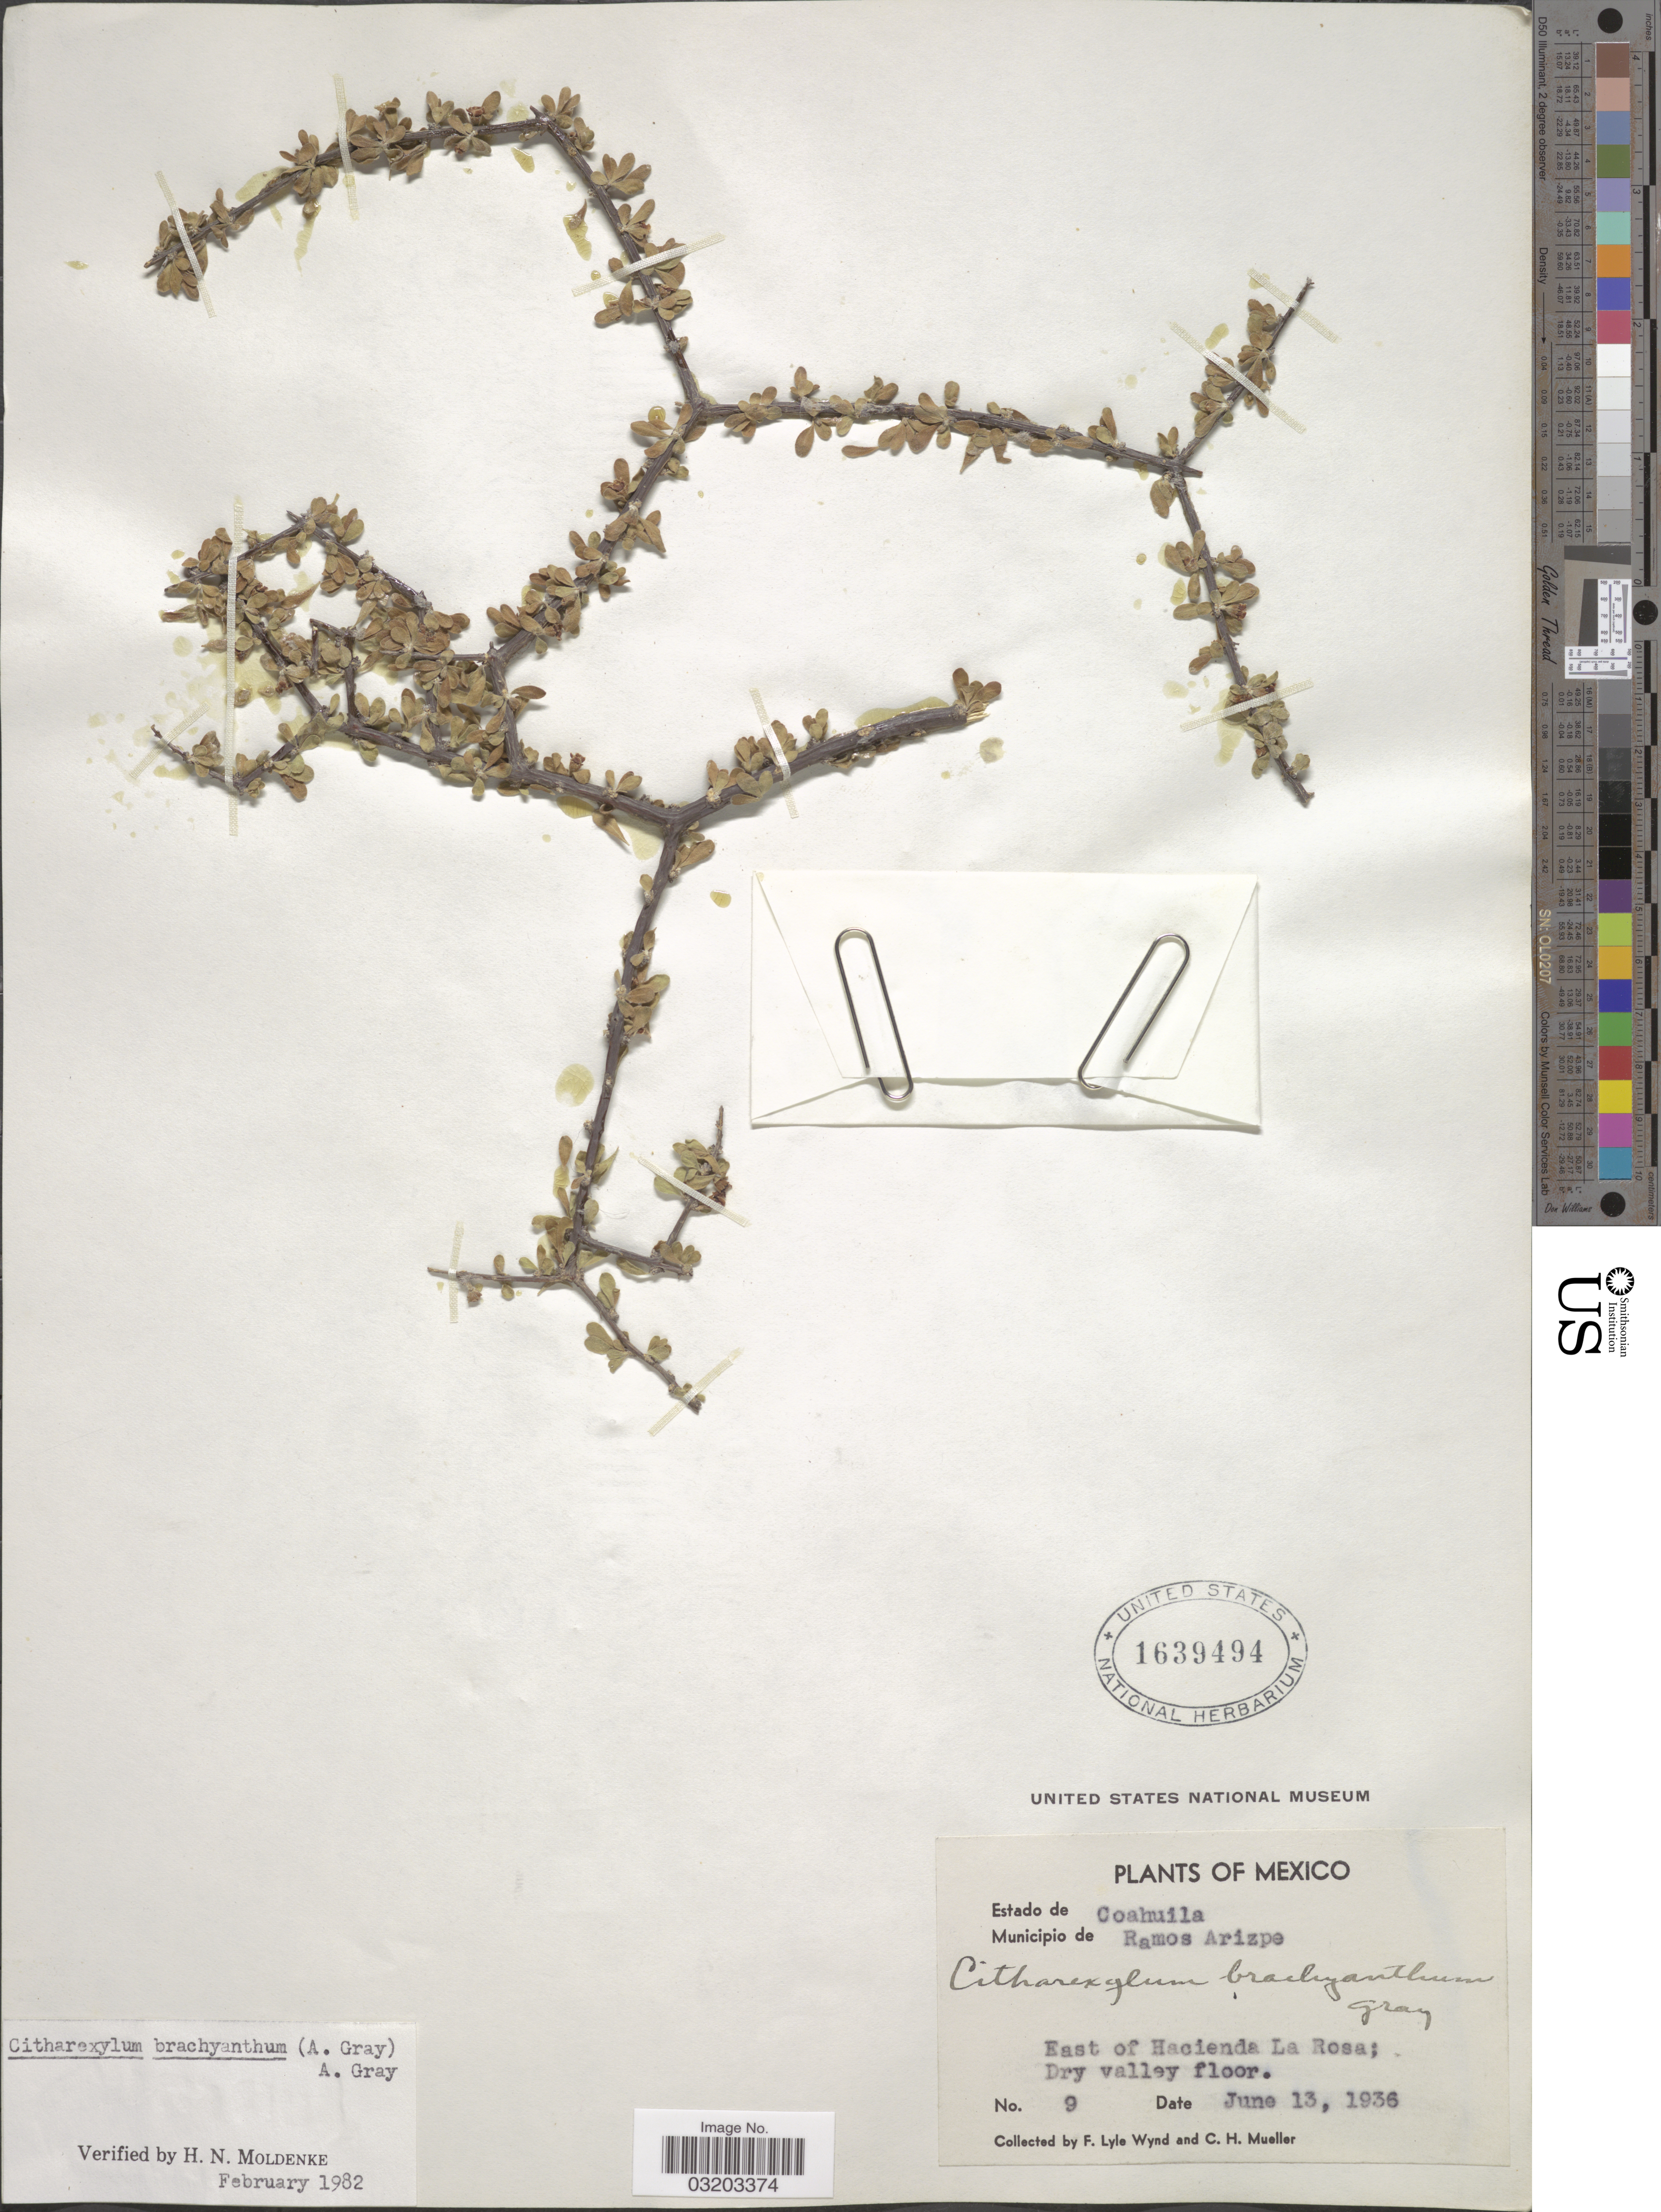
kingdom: Plantae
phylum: Tracheophyta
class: Magnoliopsida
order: Lamiales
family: Verbenaceae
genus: Citharexylum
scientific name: Citharexylum brachyanthum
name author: (A. Gray ex Hemsl.) A. Gray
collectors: F. L. Wynd & C. H. Mueller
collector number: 9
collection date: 1936-06-13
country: Mexico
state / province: Coahuila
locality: Municipio de Ramos Arizpe. East of Hacienda La Rosa; Dry valley floor.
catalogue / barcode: US 1639494